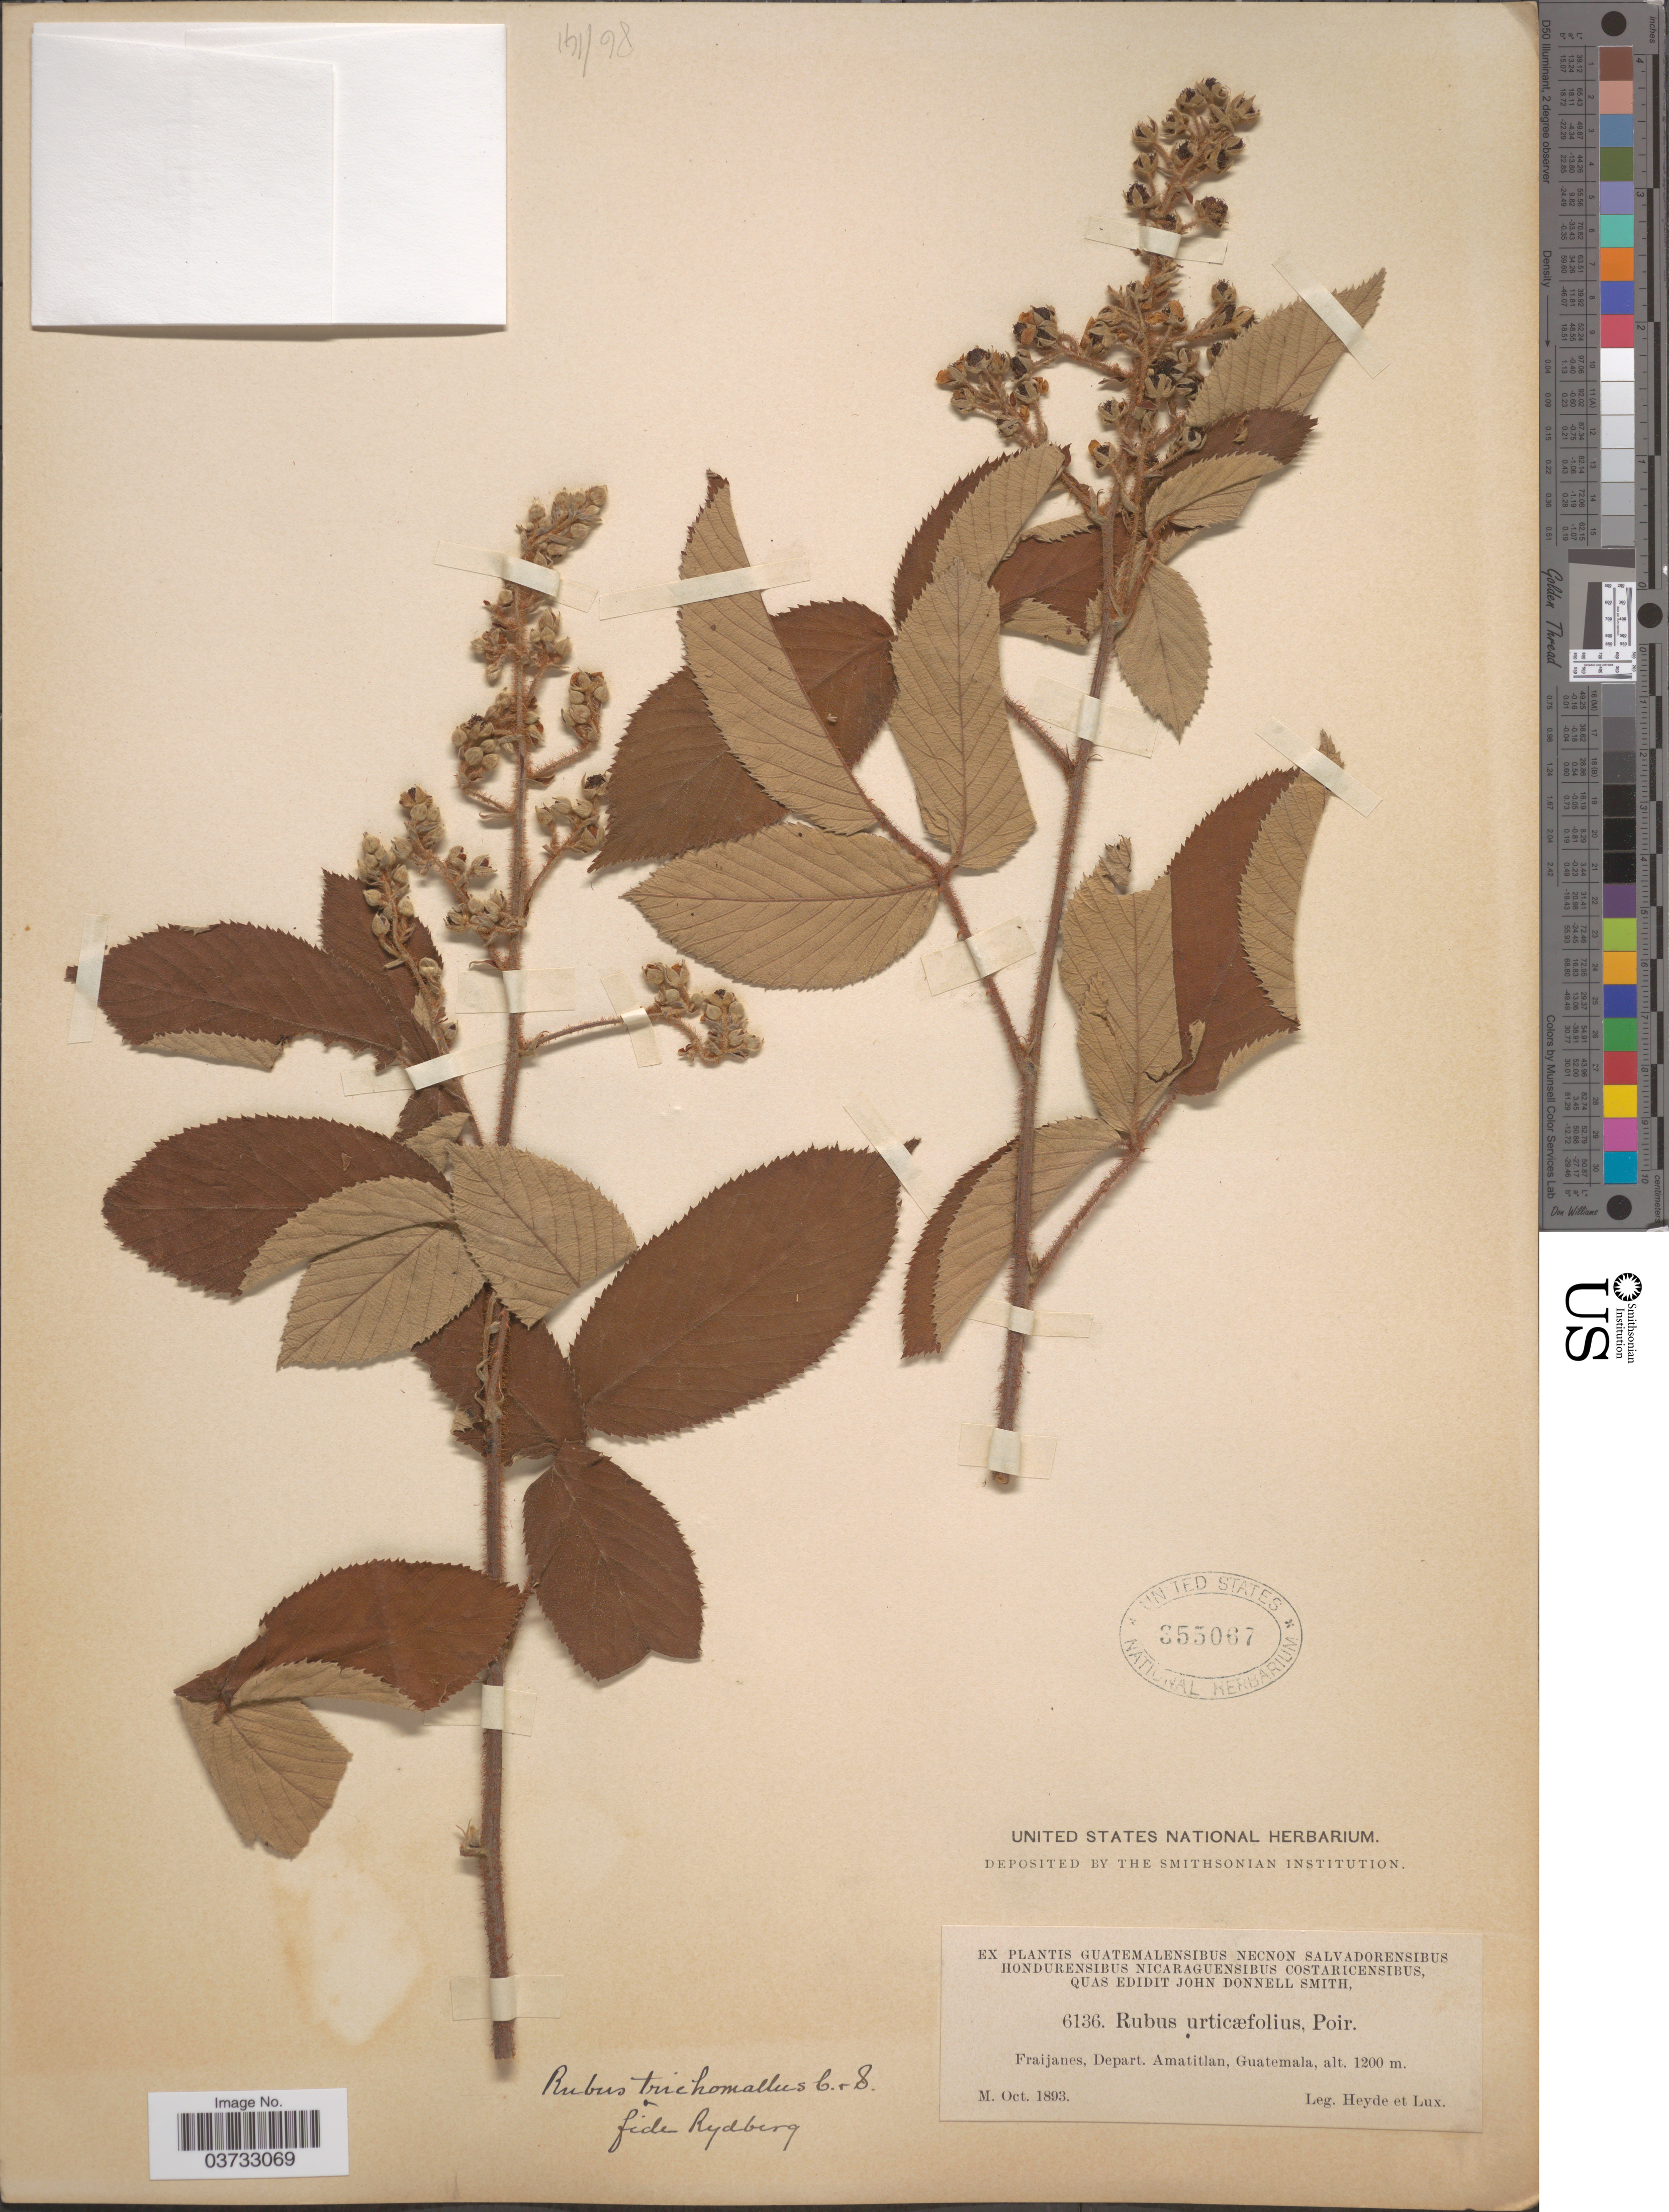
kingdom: Plantae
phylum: Tracheophyta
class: Magnoliopsida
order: Rosales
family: Rosaceae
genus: Rubus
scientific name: Rubus trichomallus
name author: Schltdl.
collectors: Heyde & Lux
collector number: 6136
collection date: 1893-10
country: Guatemala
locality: Fraijanes, Depart. Amatitlan.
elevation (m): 1200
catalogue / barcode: US 355067